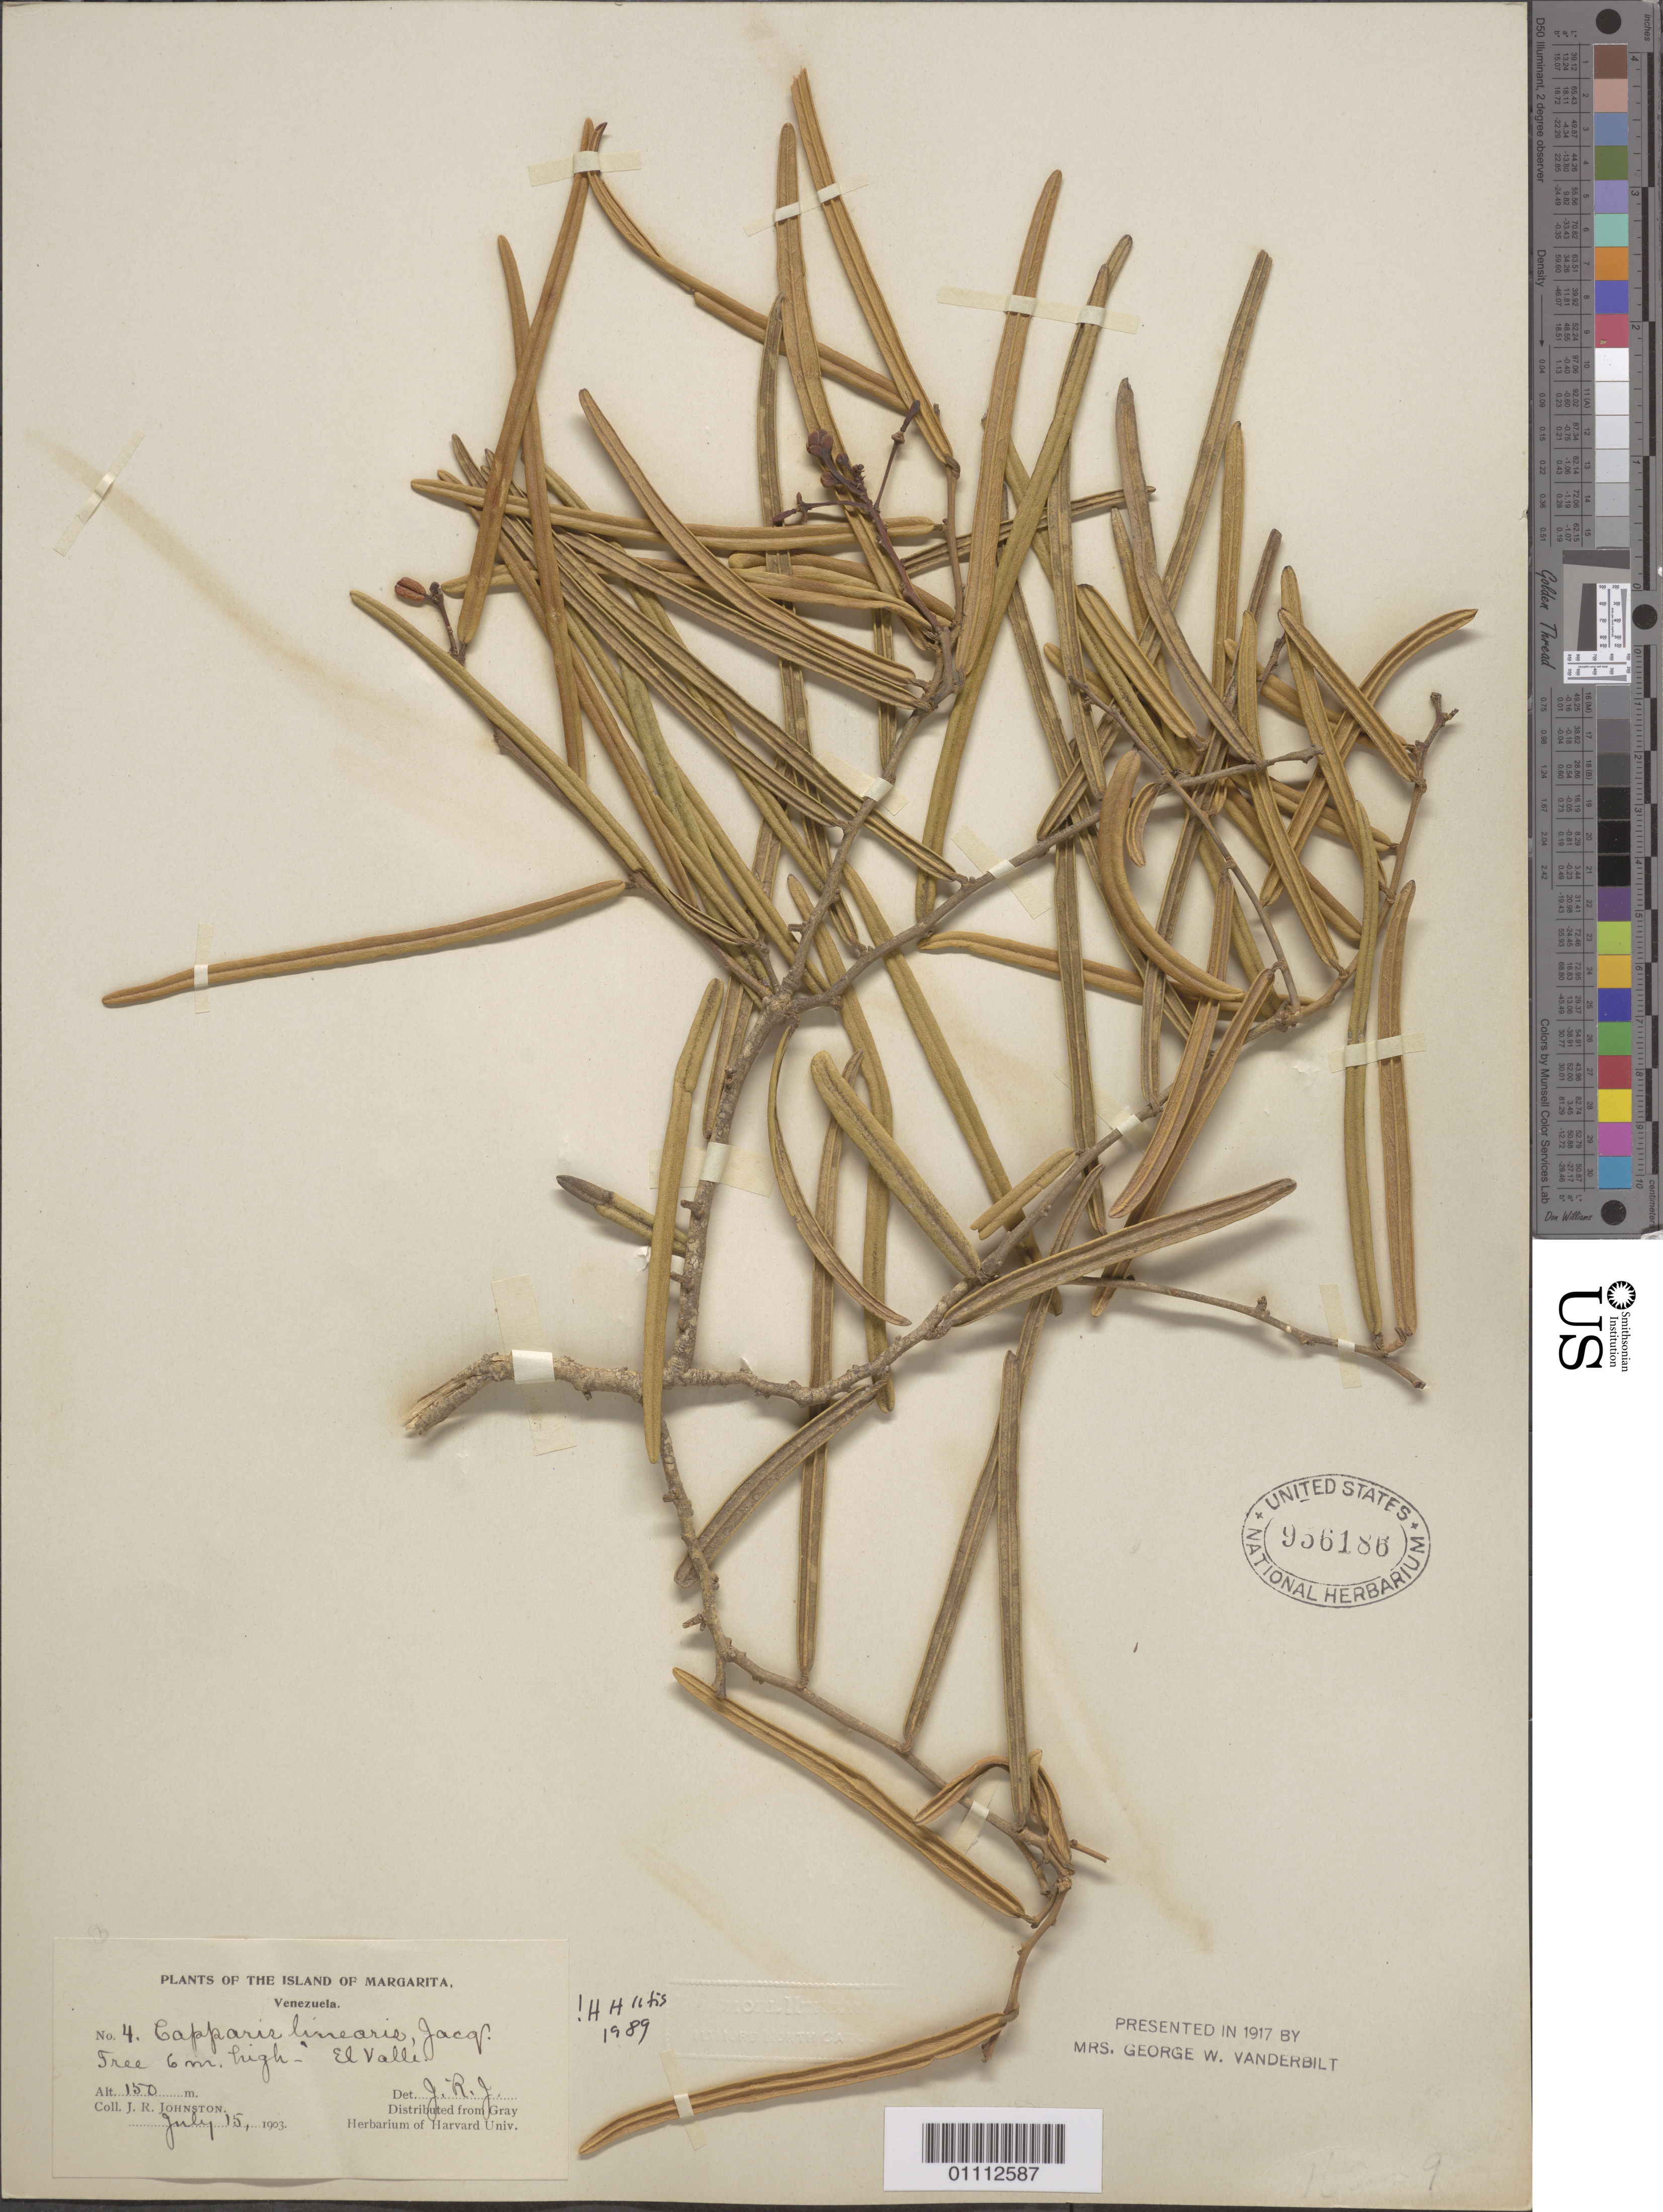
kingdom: Plantae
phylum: Tracheophyta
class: Magnoliopsida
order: Brassicales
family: Capparaceae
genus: Capparis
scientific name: Capparis linearis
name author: Jacq.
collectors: J. Johnston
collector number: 4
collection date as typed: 15 Jul 1903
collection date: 1903-07-15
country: Venezuela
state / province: Nueva Esparta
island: Margarita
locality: El Valle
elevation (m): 150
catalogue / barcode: US 956186